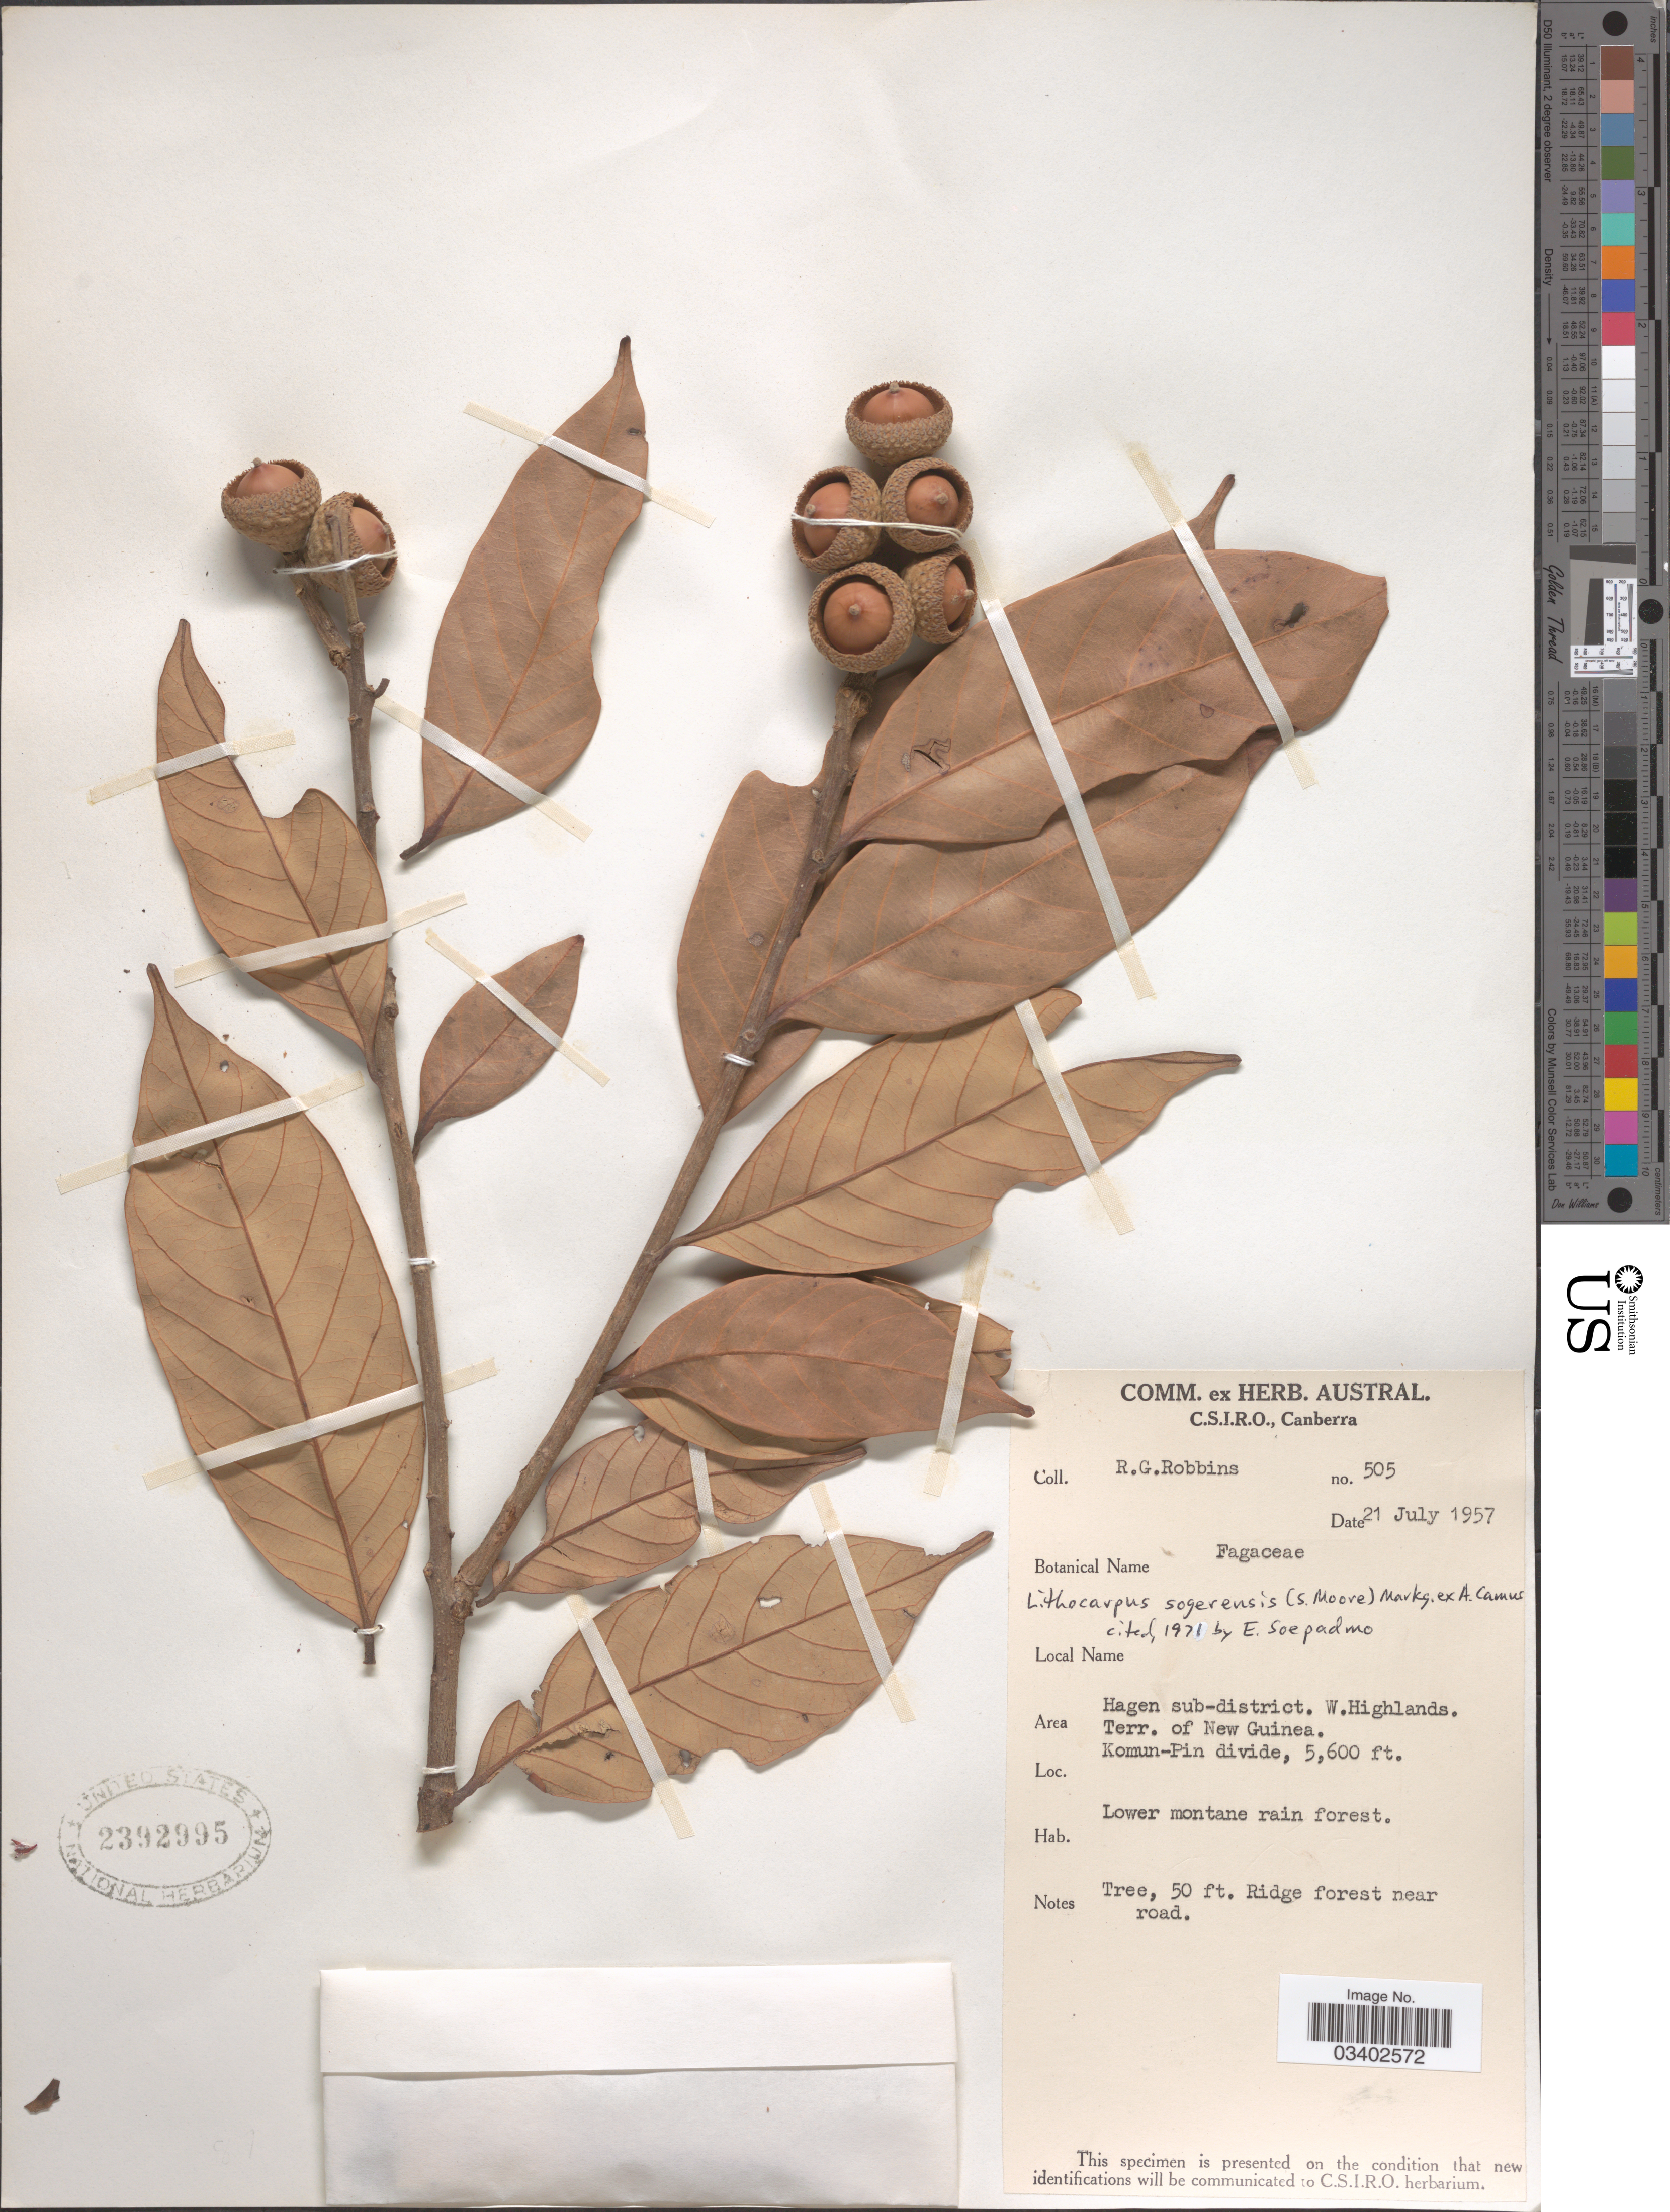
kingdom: Plantae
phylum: Tracheophyta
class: Magnoliopsida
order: Fagales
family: Fagaceae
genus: Lithocarpus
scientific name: Lithocarpus sogerensis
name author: (S. Moore) Markgr. ex A. Camus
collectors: R. Robbins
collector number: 505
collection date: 1957-07-21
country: Papua New Guinea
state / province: Western Highlands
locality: Area Hagen sub-district. W. Highlands. Terr. of New Guinea. Komun-Pin divide.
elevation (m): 1707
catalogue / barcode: US 2392995